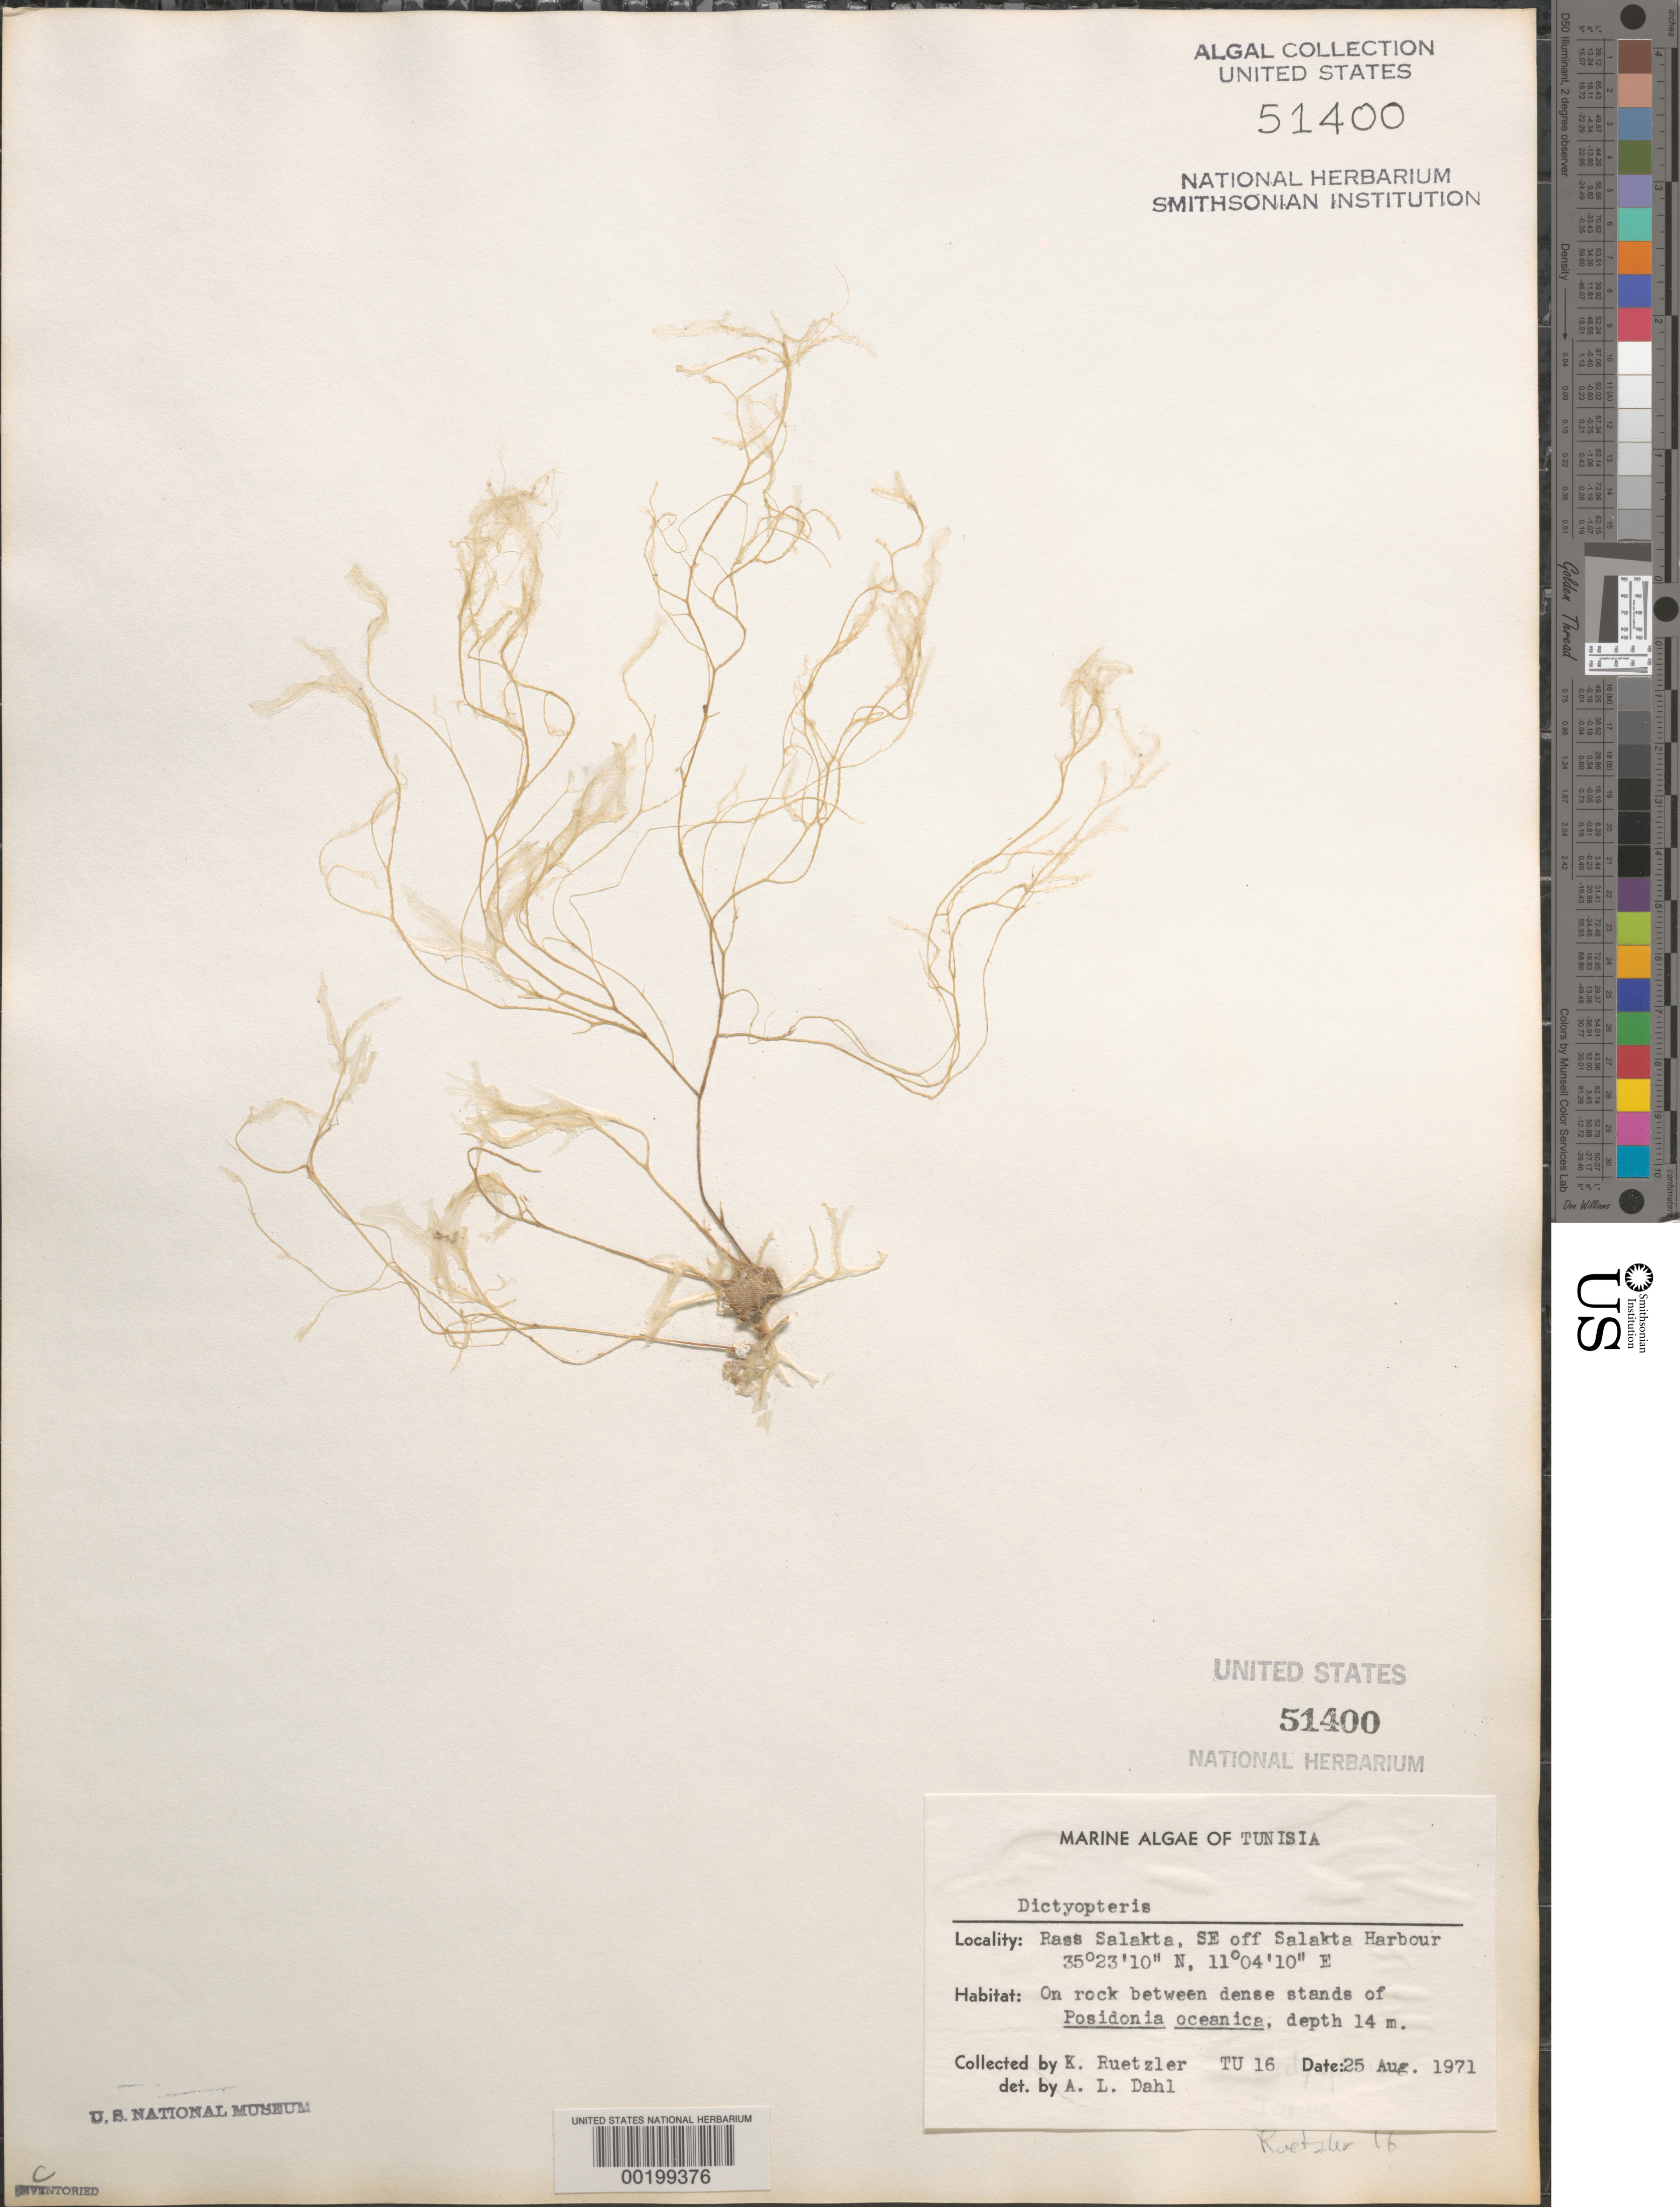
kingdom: Chromista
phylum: Ochrophyta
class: Phaeophyceae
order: Dictyotales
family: Dictyotaceae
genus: Dictyopteris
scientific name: Dictyopteris sp.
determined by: Dahl, A. E.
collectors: K. Ruetzler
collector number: Tu 16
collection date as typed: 25 Aug 1971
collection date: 1971-08-25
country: Tunisia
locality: Rass salakta, southeast of salakta harbor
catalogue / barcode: US 51400